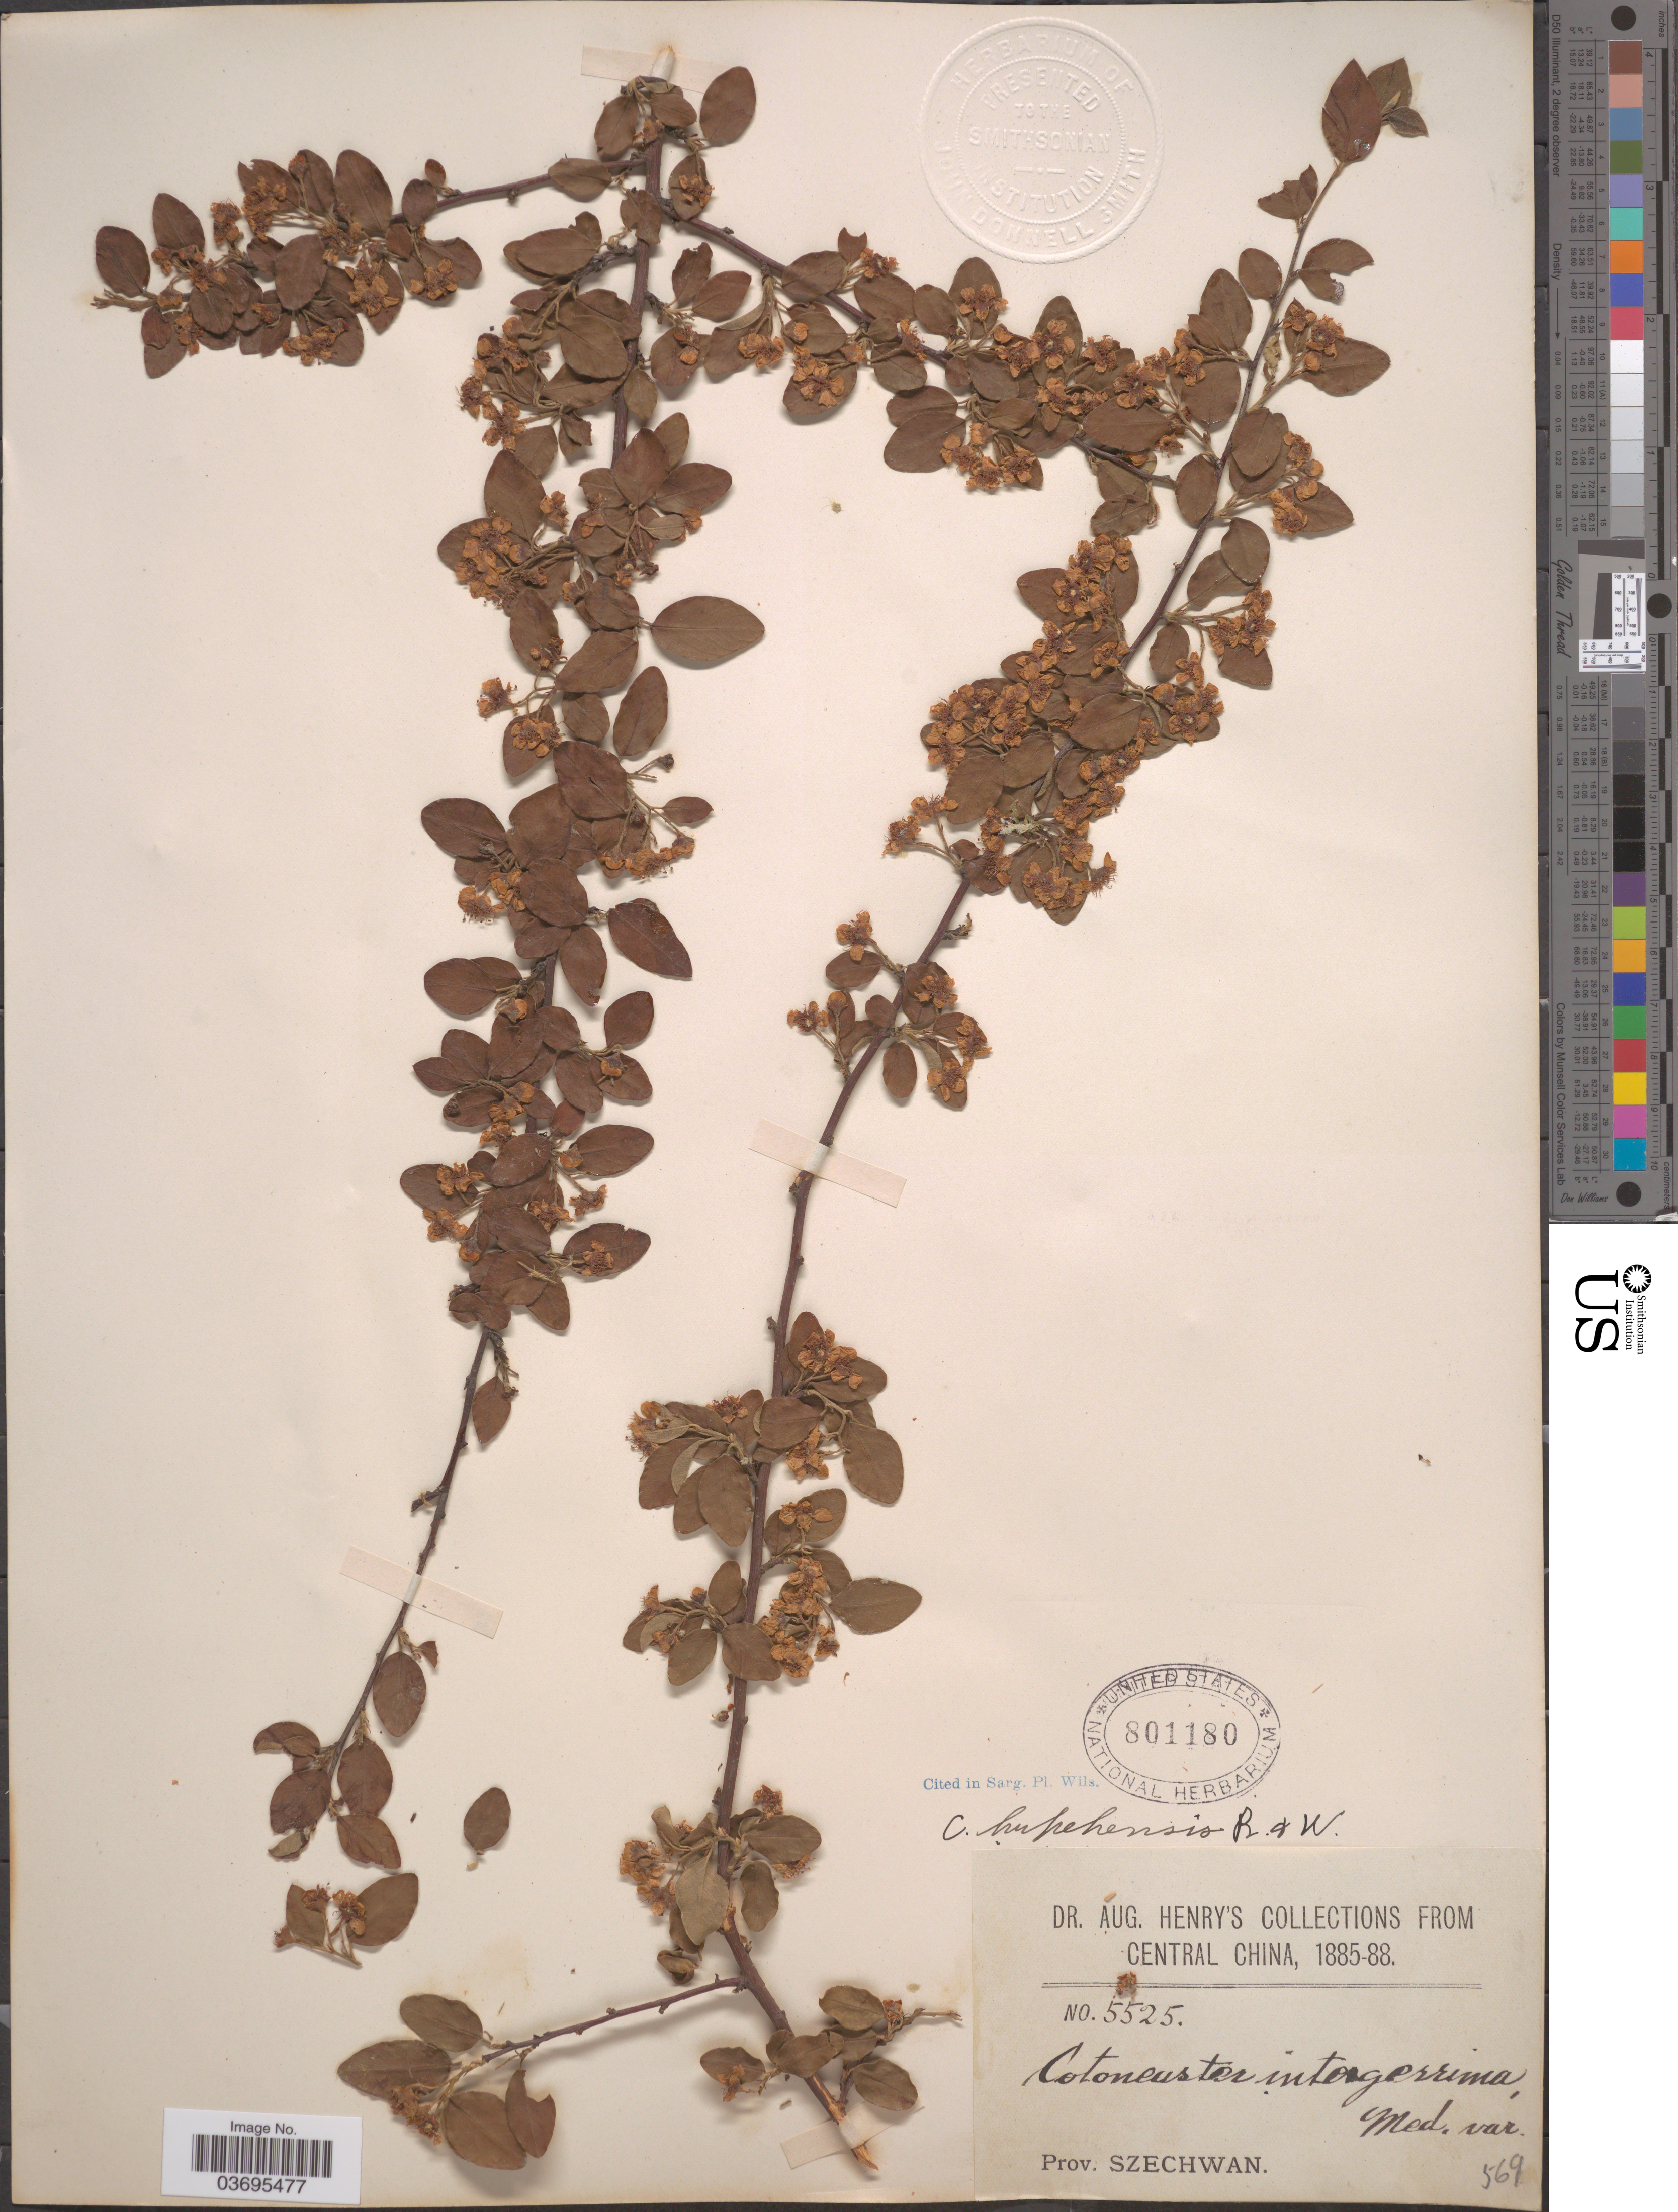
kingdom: Plantae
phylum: Tracheophyta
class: Magnoliopsida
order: Rosales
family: Rosaceae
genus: Cotoneaster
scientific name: Cotoneaster hupehensis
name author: Rehder & E.H. Wilson in Sarg.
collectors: A. Henry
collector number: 5525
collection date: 1885/1888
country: China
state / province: Sichuan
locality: Central China. Prov. Szechwan.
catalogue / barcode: US 801180